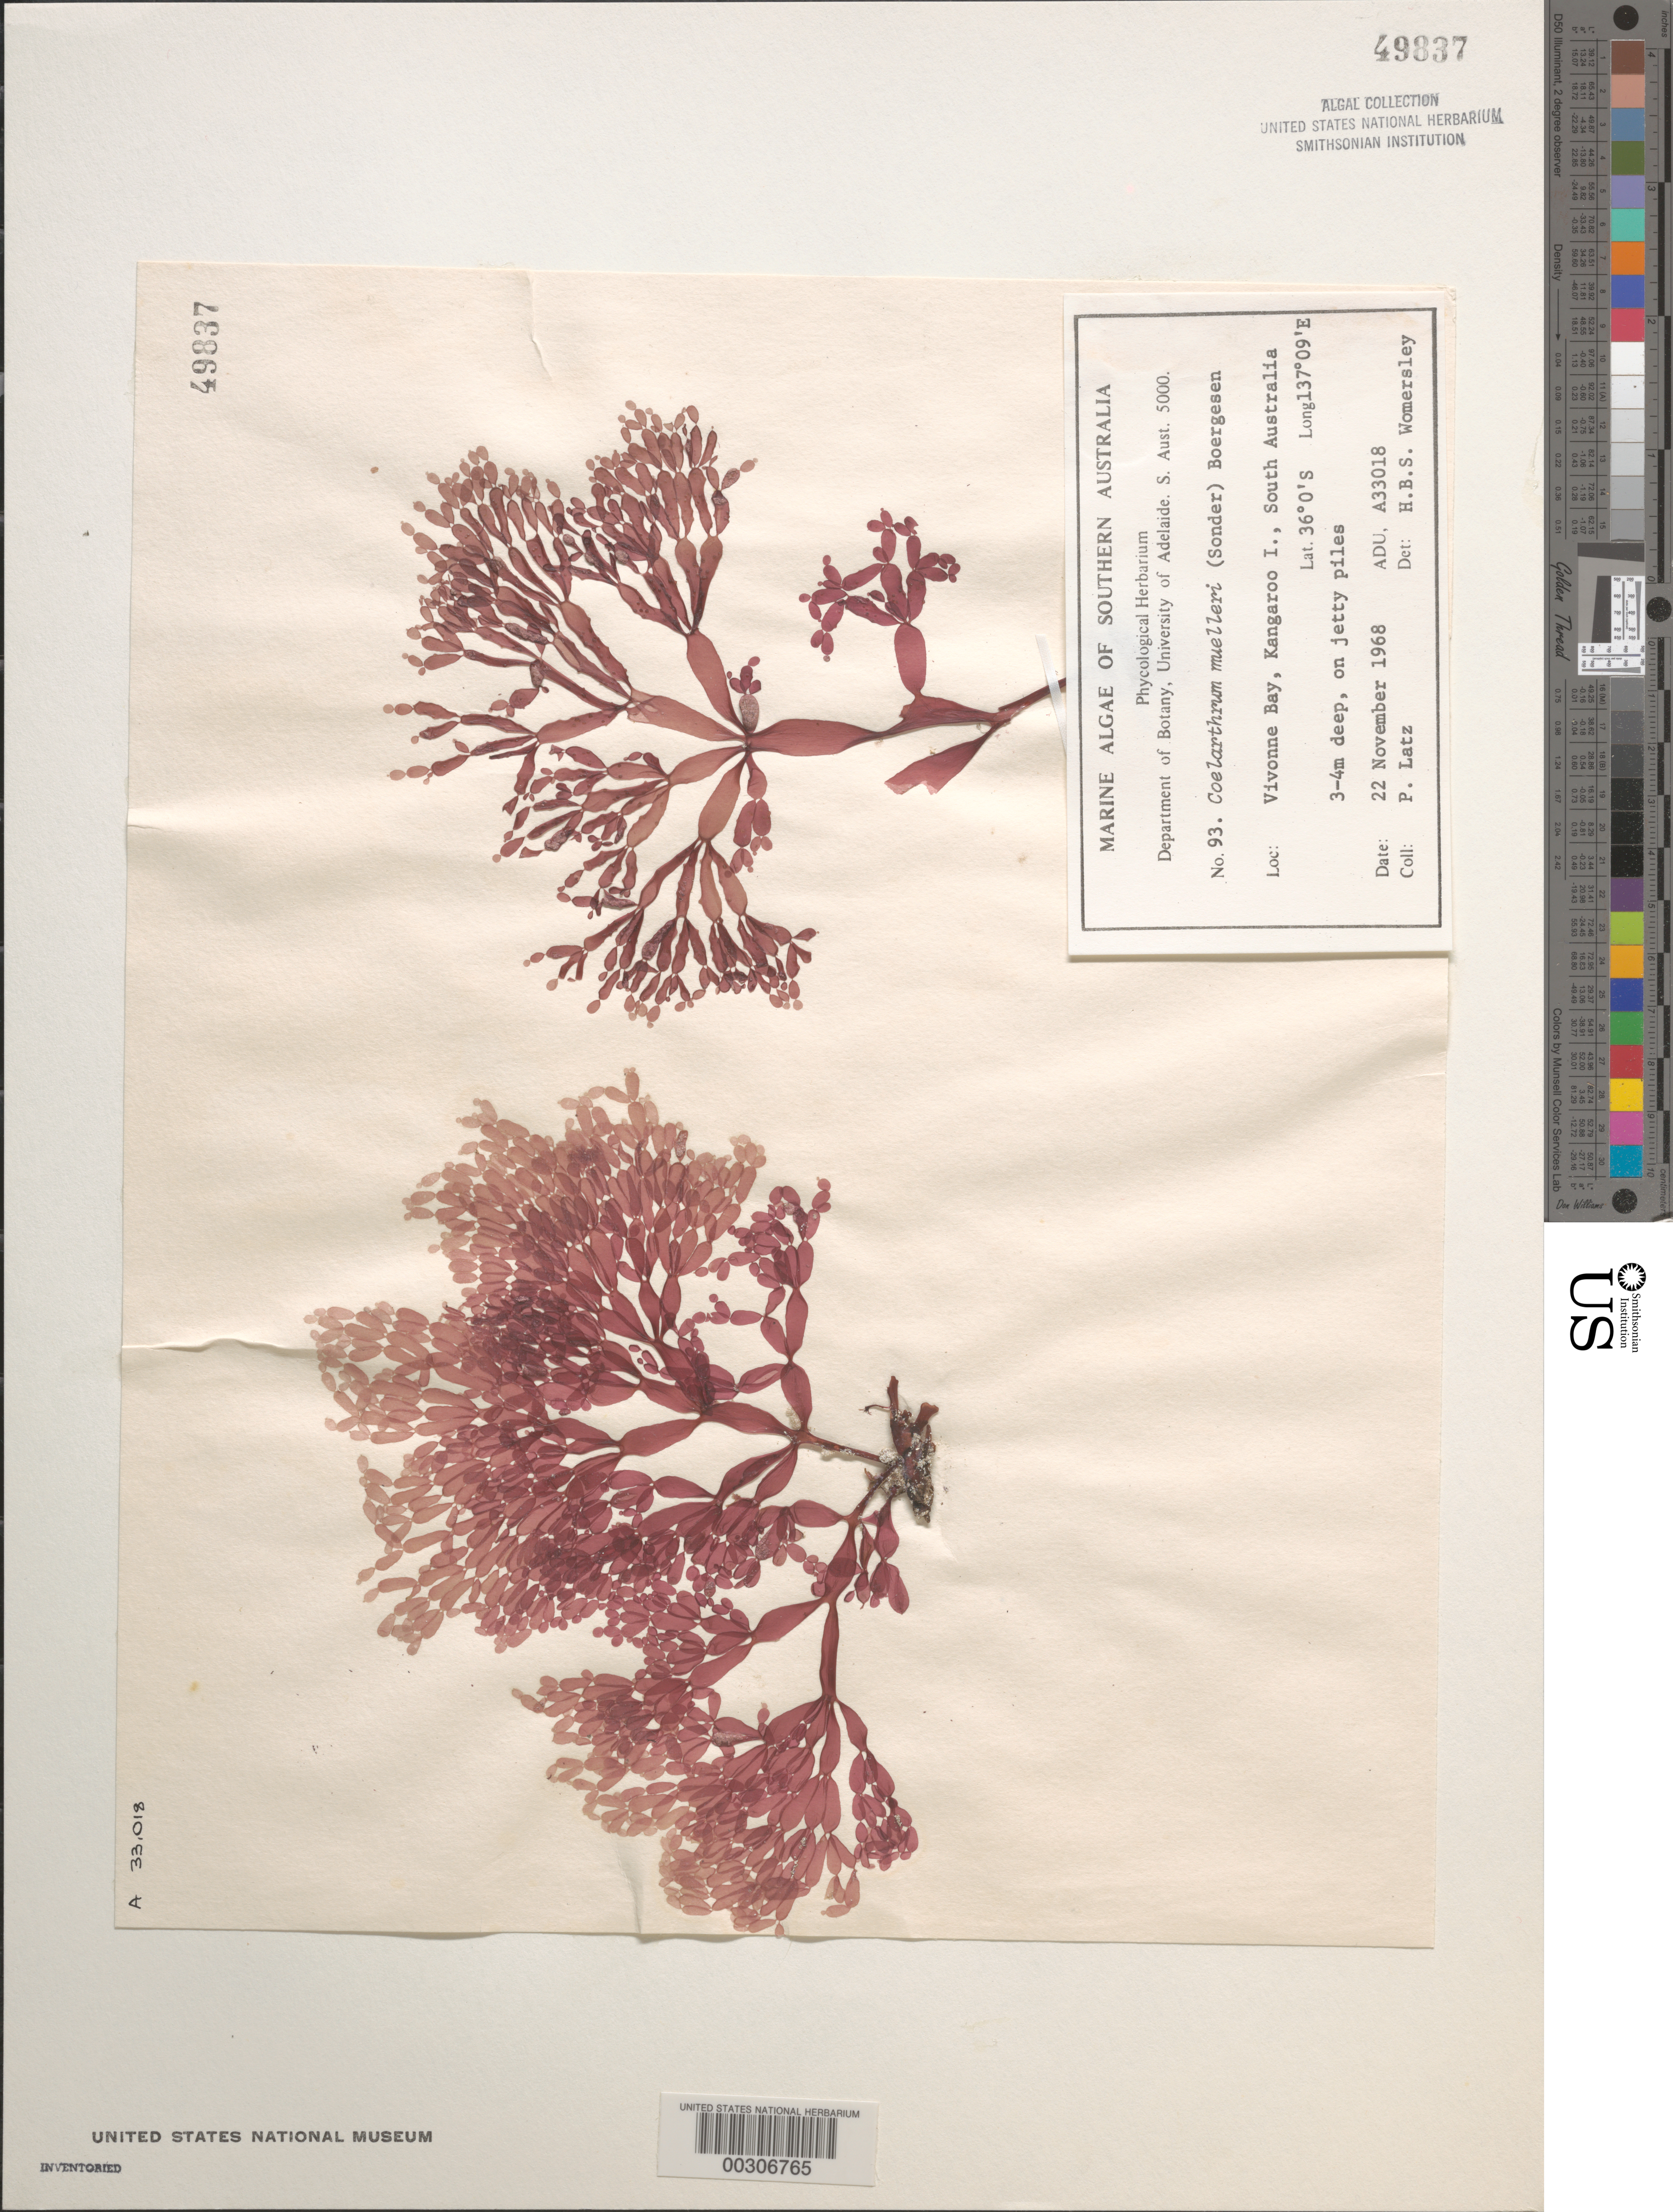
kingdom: Plantae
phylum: Rhodophyta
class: Florideophyceae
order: Rhodymeniales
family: Rhodymeniaceae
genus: Coelarthrum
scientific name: Coelarthrum opuntia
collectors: P. Latz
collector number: ADU A33018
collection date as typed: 22 Nov 1968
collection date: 1968-11-22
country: Australia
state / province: South Australia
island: Kangaroo Island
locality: Vivonne Bay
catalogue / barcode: US 49837